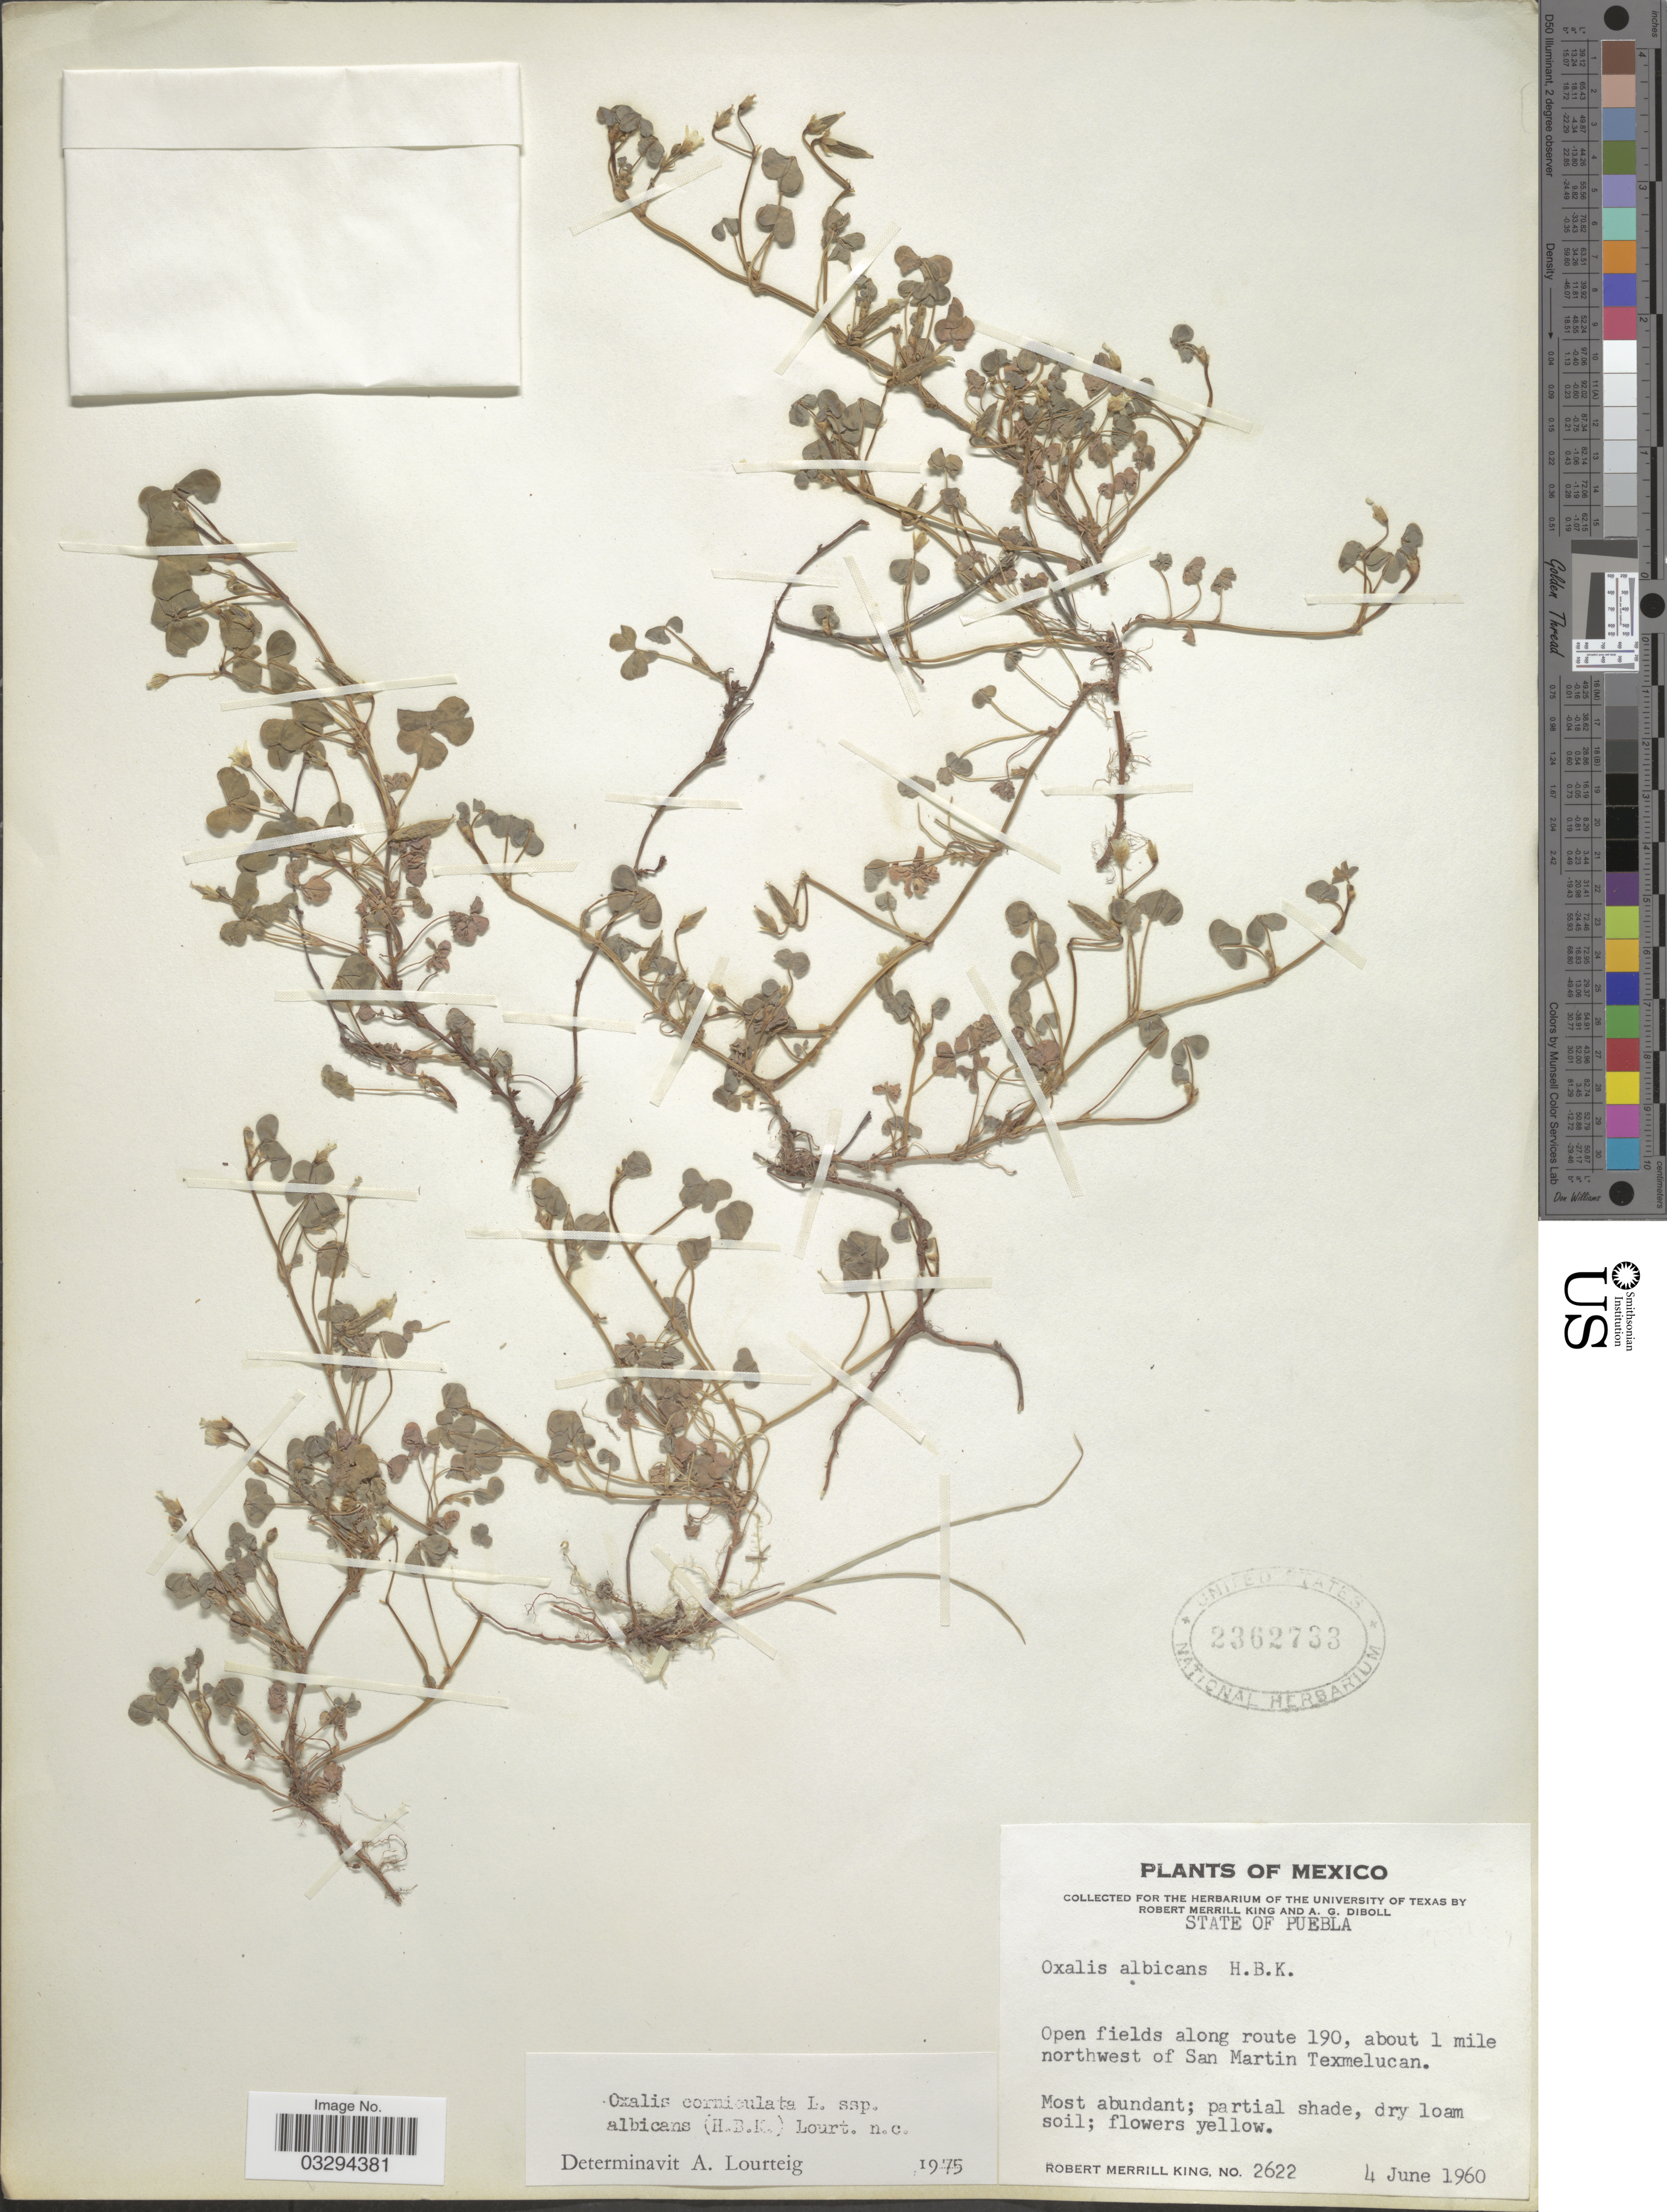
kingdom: Plantae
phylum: Tracheophyta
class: Magnoliopsida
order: Oxalidales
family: Oxalidaceae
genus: Oxalis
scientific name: Oxalis corniculata subsp. albicans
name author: (Kunth) Lourteig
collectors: R. M. King & A. Diboll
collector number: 2622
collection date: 1960-06-04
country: Mexico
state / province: Puebla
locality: Open fields along route 190, about 1 mile northwest of San Martin Texmelucan.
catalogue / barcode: US 2362733